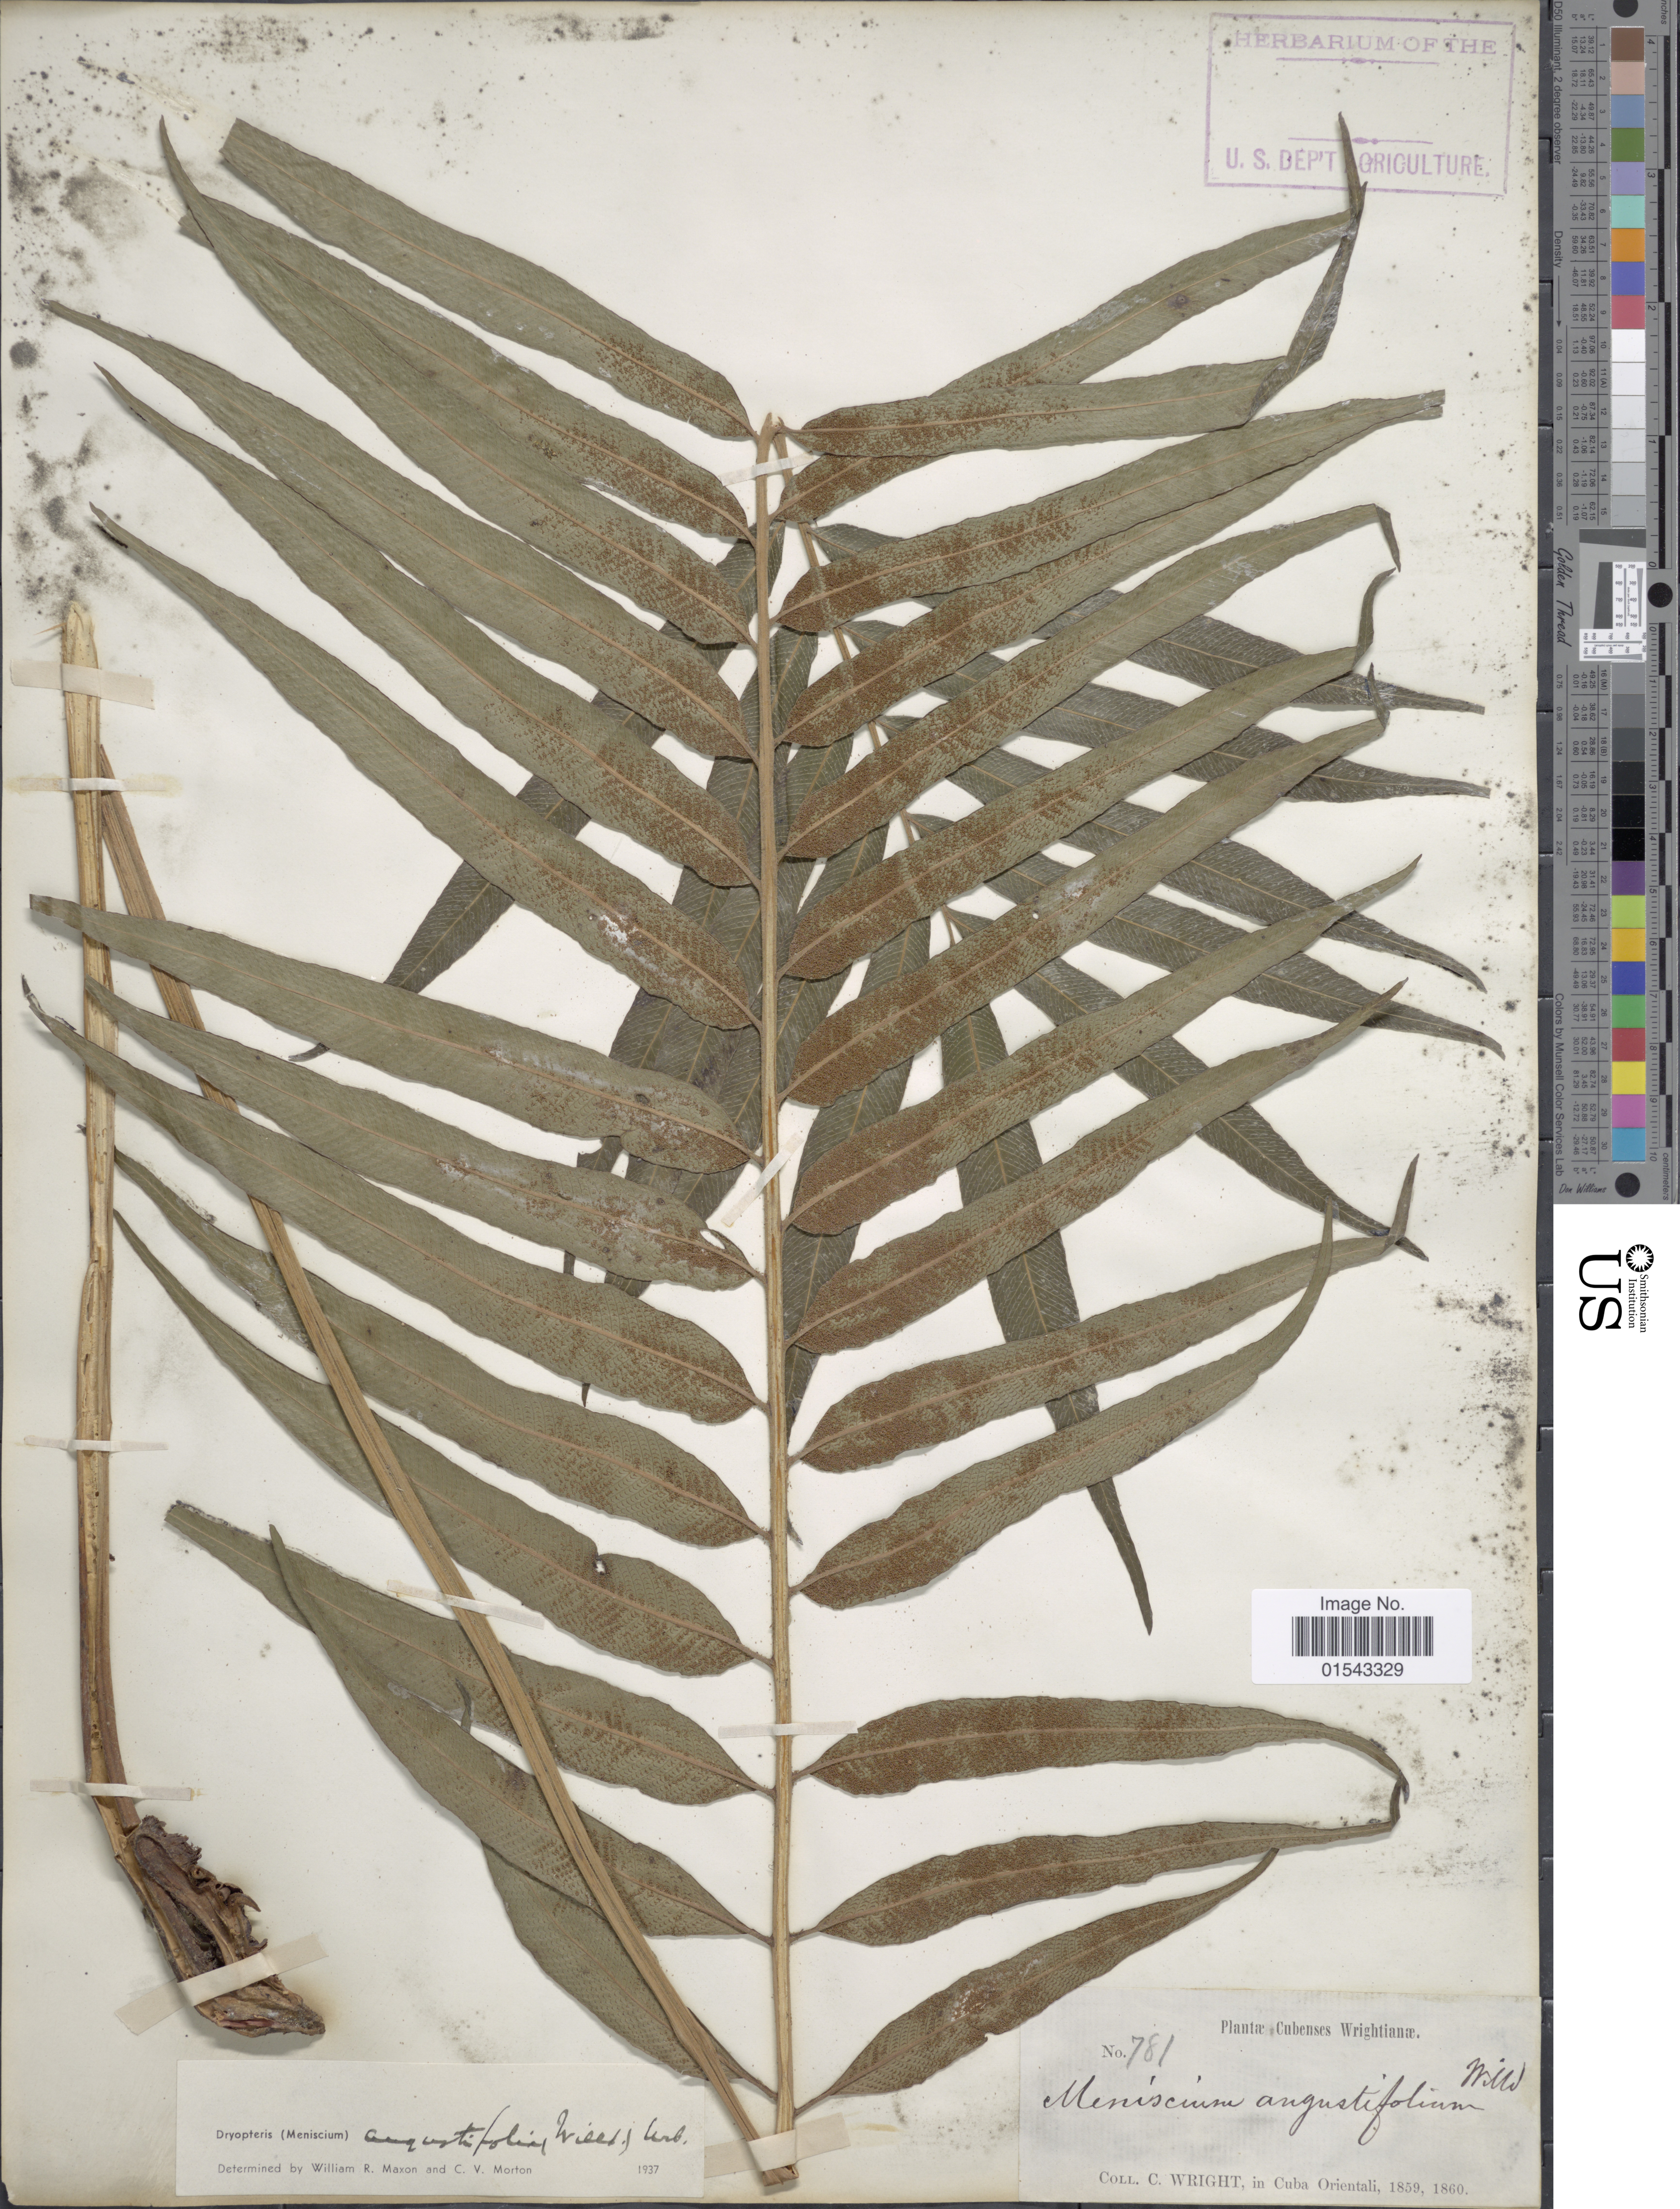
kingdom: Plantae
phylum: Tracheophyta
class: Polypodiopsida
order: Polypodiales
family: Thelypteridaceae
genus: Meniscium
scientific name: Meniscium angustifolium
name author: Willd.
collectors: C. Wright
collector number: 781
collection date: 1859/1860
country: Cuba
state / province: Oriente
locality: Cuba Orientali